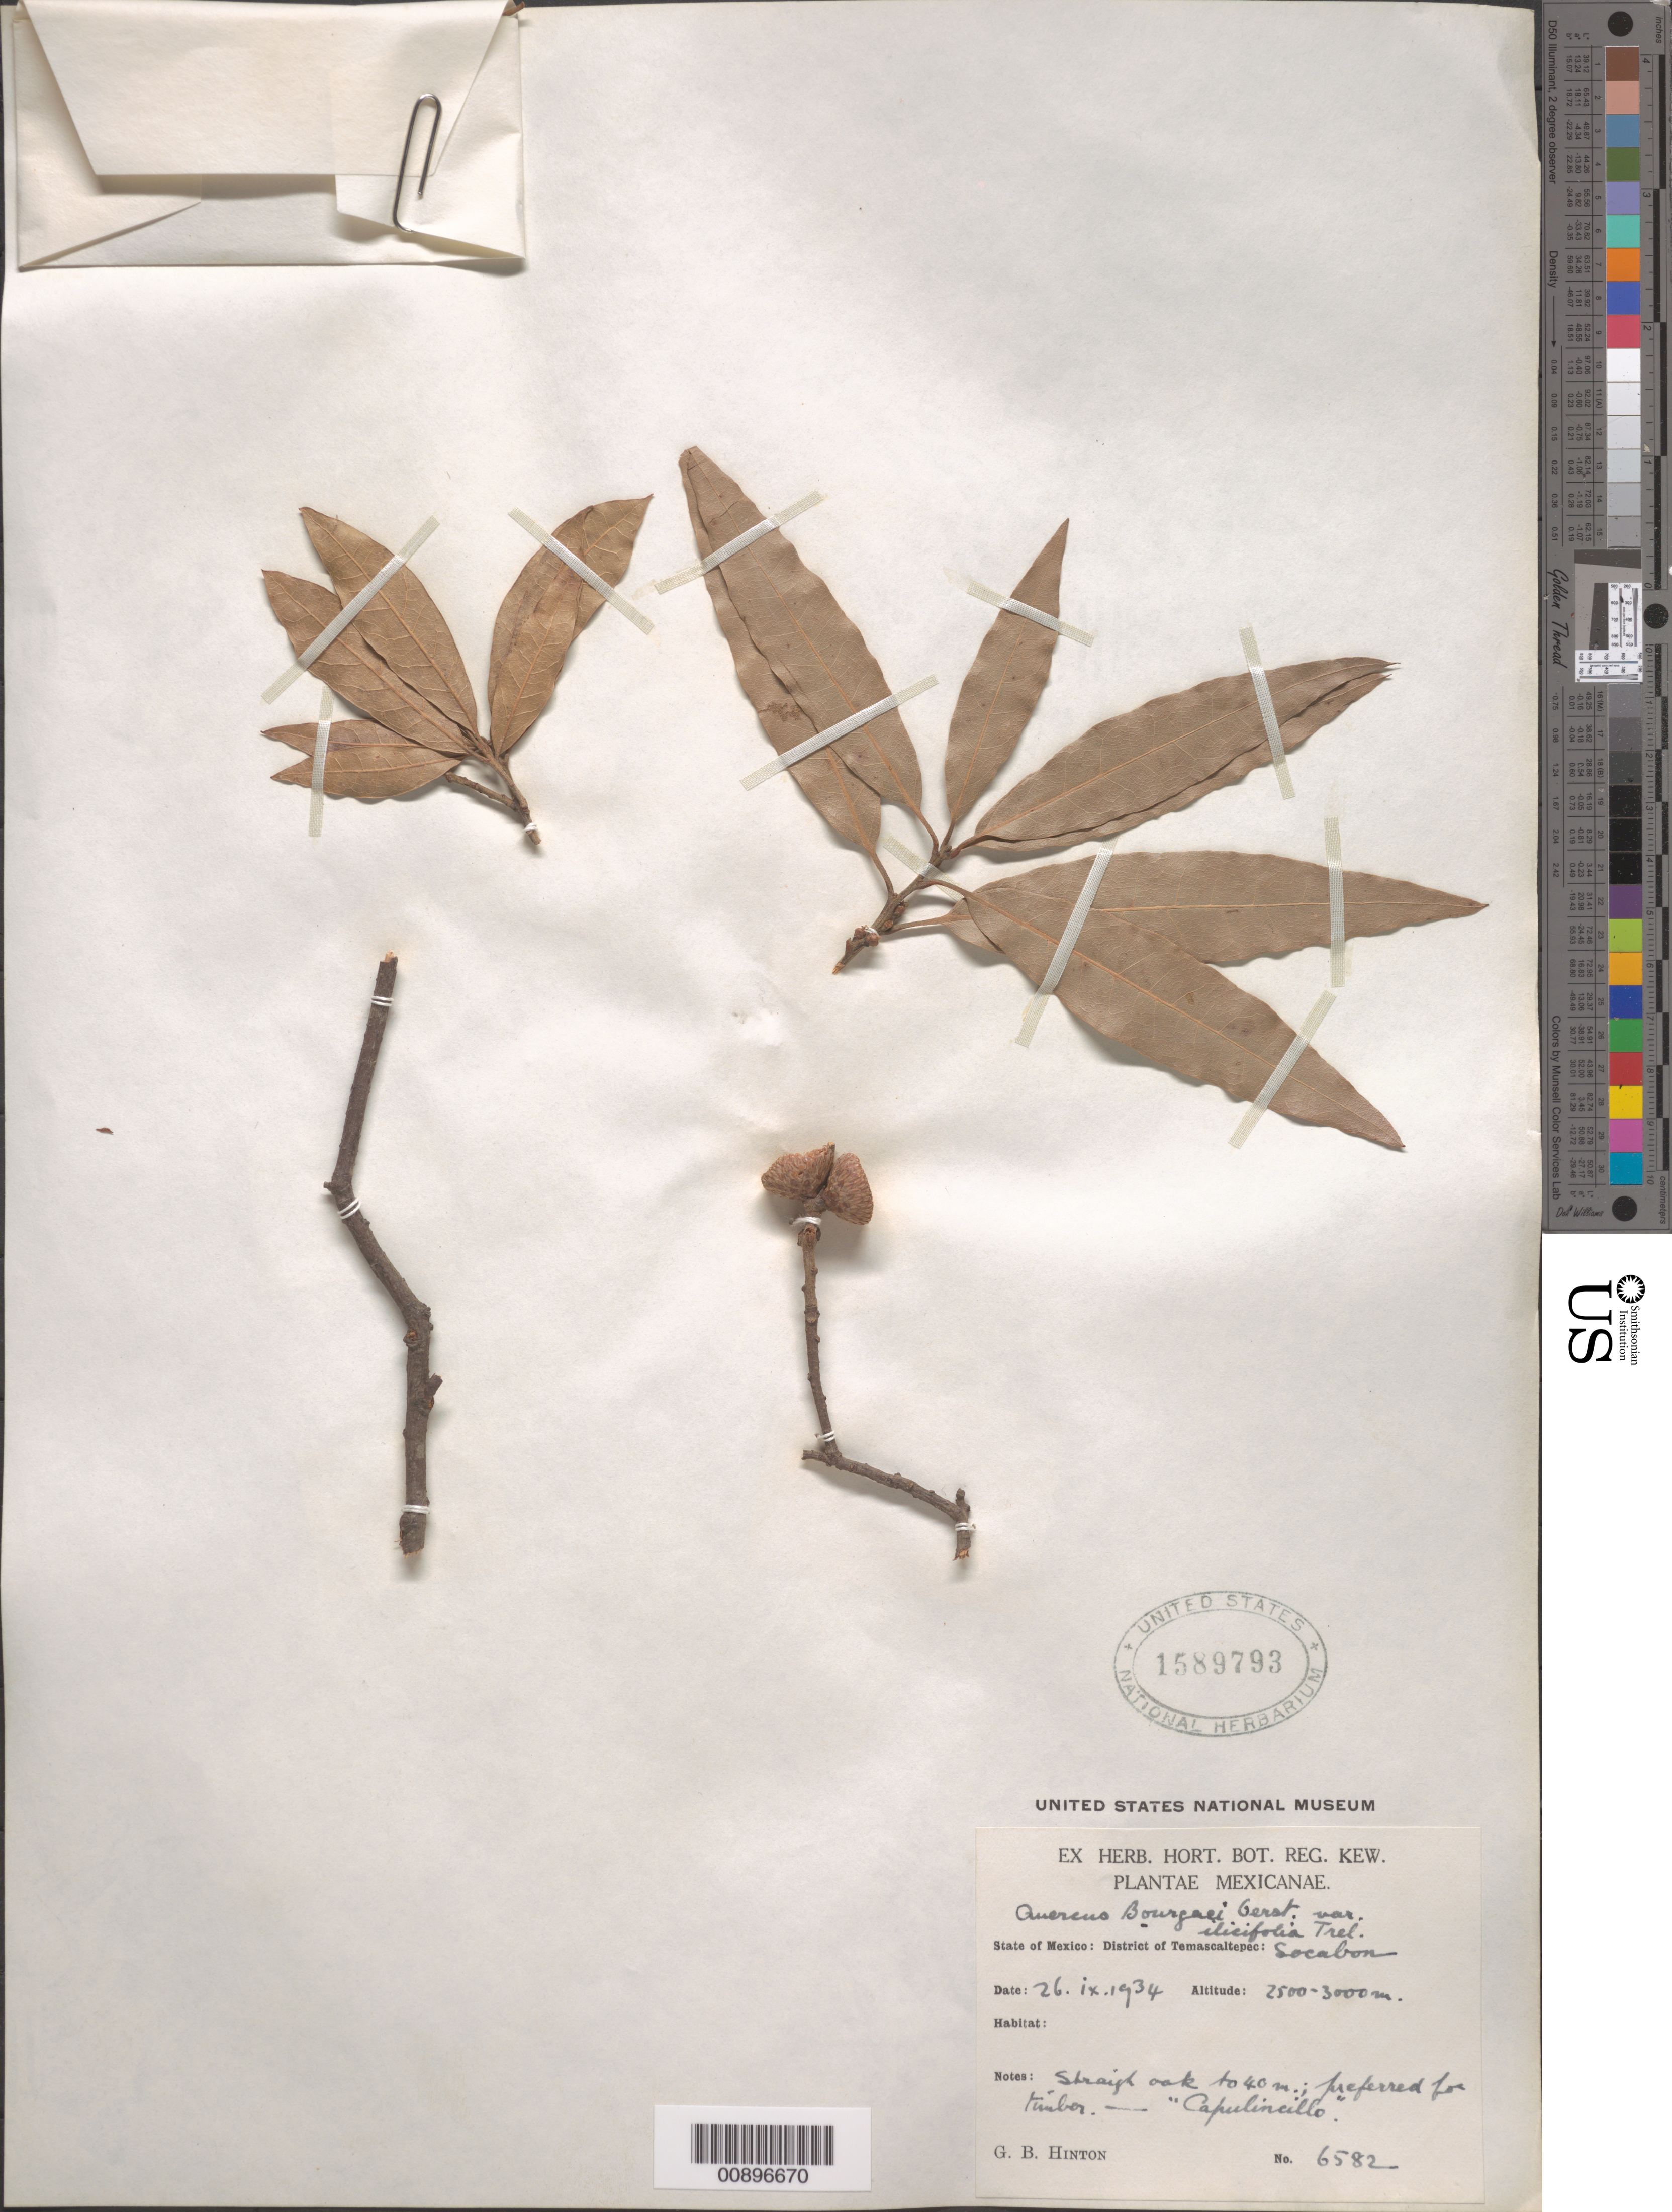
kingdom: Plantae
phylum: Tracheophyta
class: Magnoliopsida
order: Fagales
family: Fagaceae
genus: Quercus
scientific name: Quercus bourgaei var. ilicifolia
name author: Trel.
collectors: G. B. Hinton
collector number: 6582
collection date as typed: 26 Sep 1934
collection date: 1934-09-26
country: Mexico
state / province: México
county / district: Temascaltepec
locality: State of México: District of Temascaltepec: Socabon.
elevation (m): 3000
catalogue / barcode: US 1589793